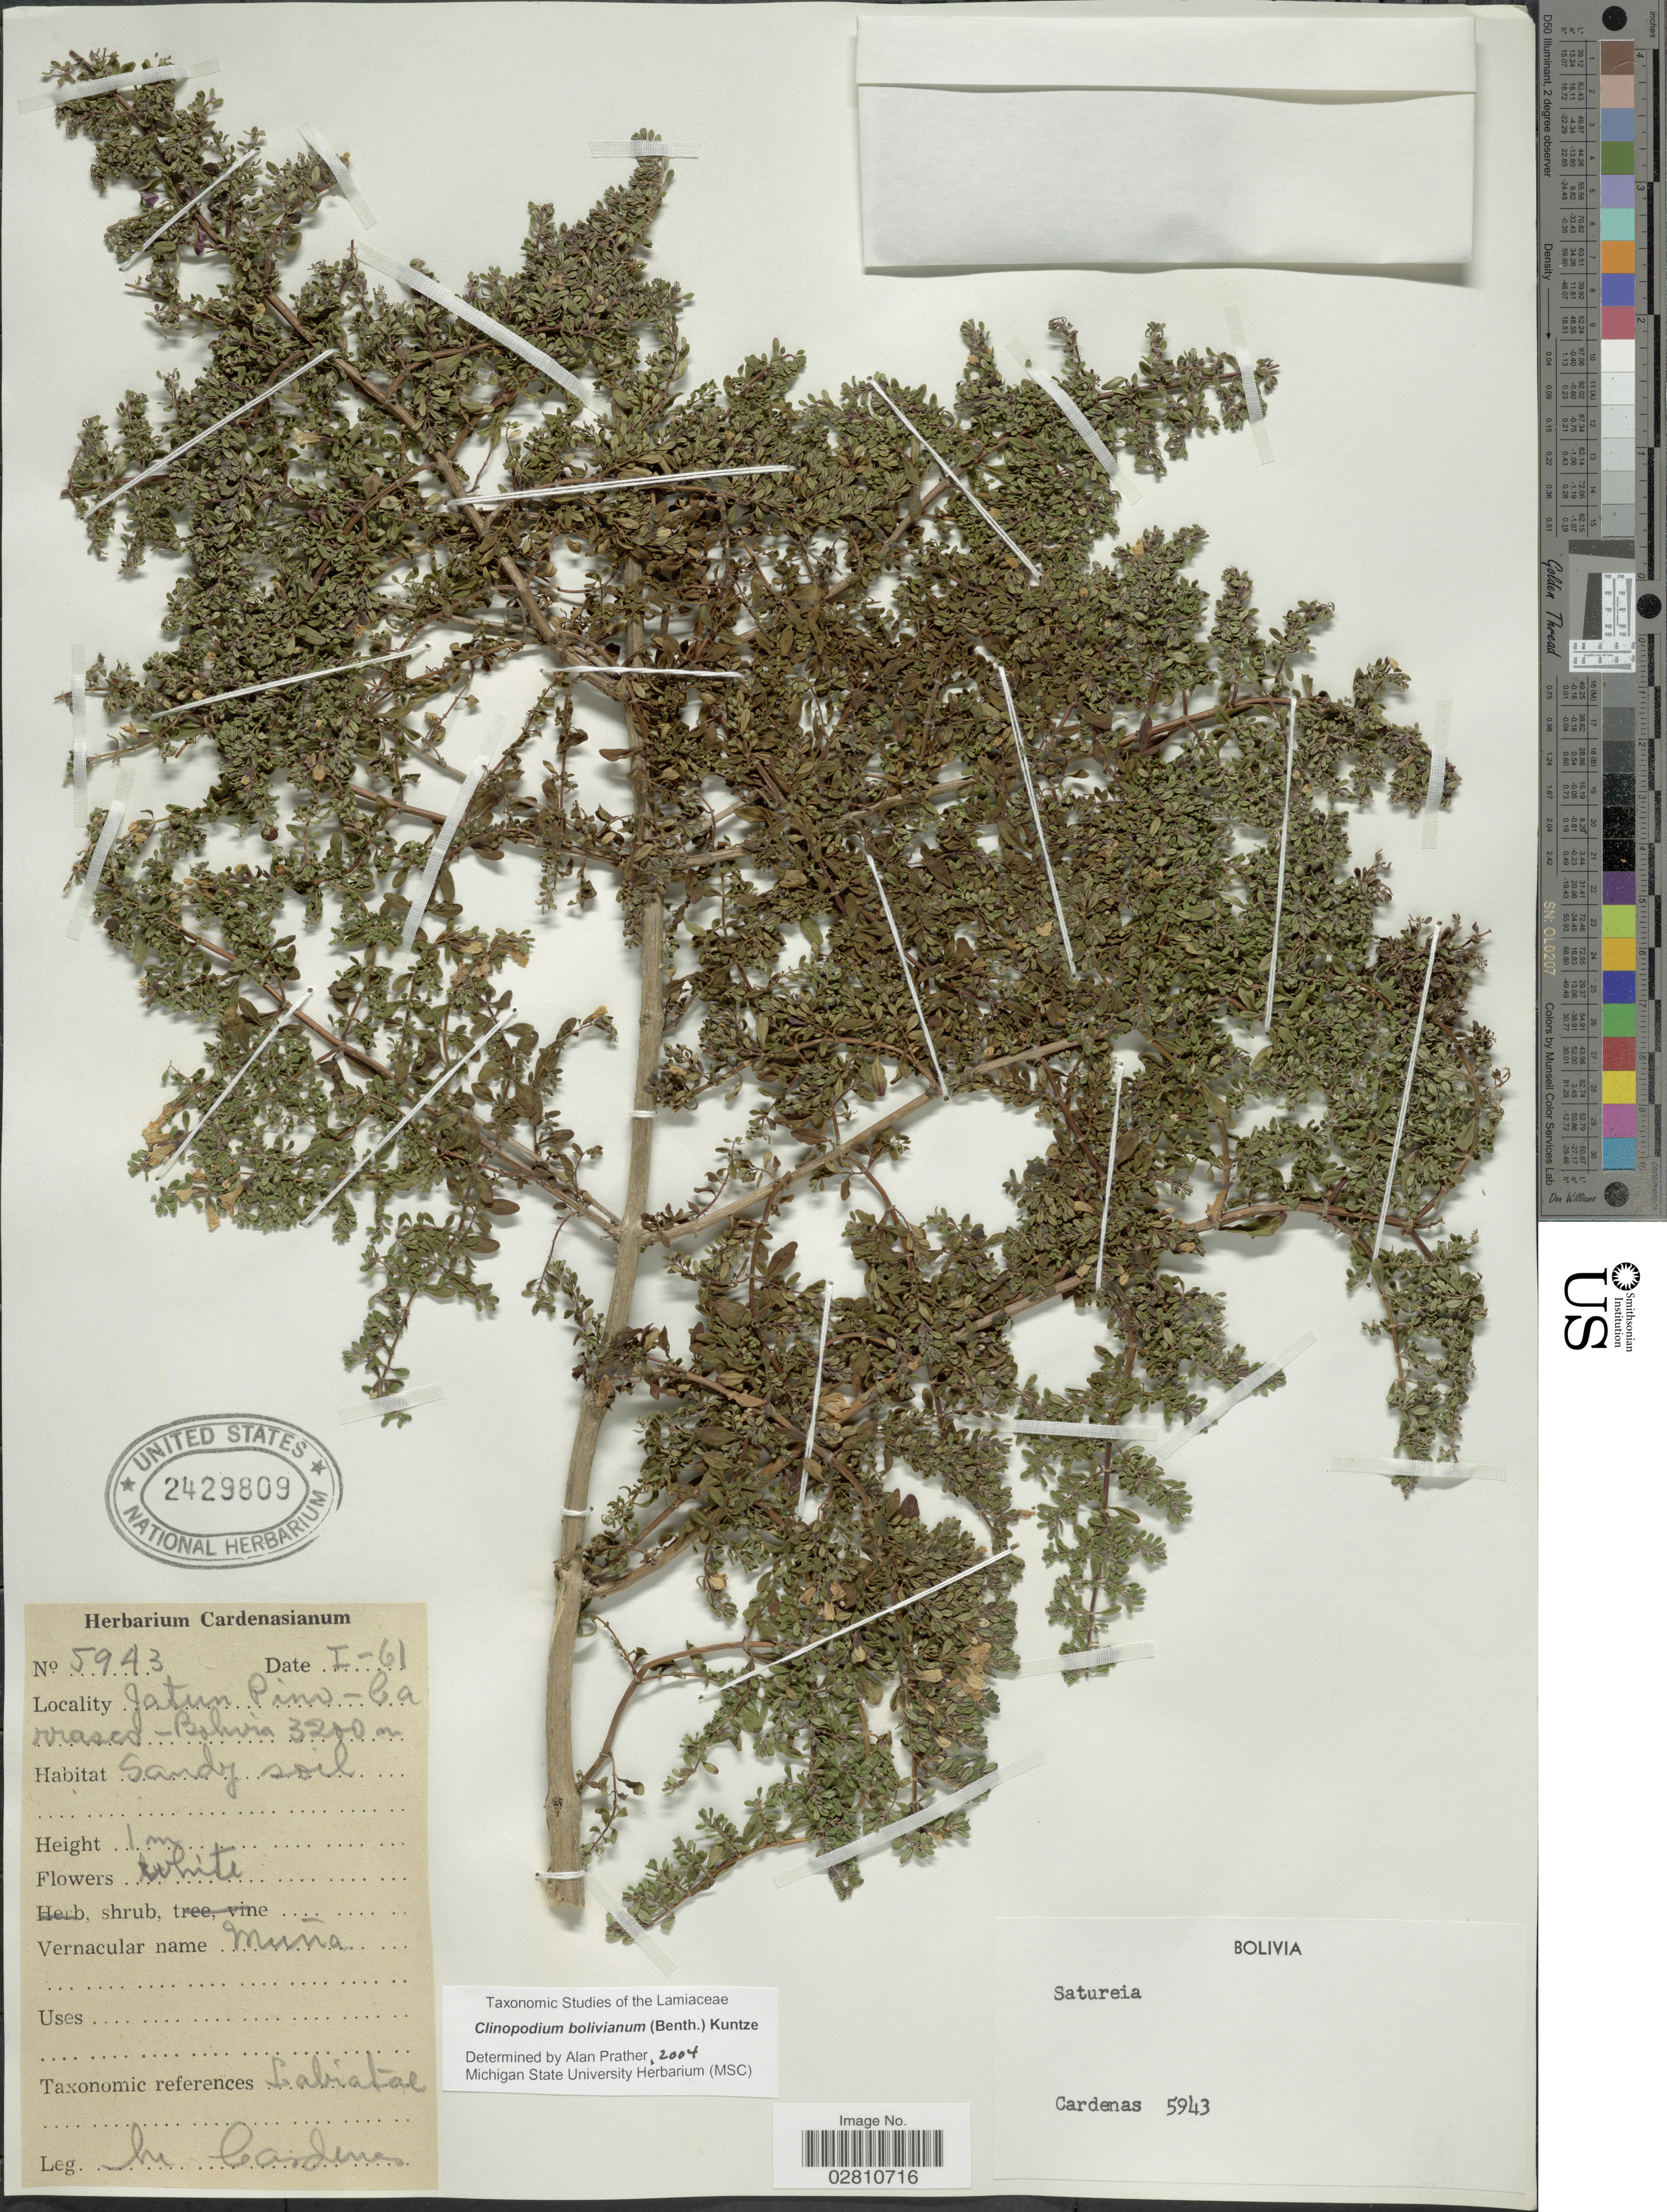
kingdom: Plantae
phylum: Tracheophyta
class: Magnoliopsida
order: Lamiales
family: Lamiaceae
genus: Clinopodium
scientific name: Clinopodium bolivianum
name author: (Benth.) Kuntze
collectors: M. Cárdenas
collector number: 5943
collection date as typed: Transcribed d/m/y: /1/61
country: Bolivia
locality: Jatun Pino-Carrasco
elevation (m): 3200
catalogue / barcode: US 2429809